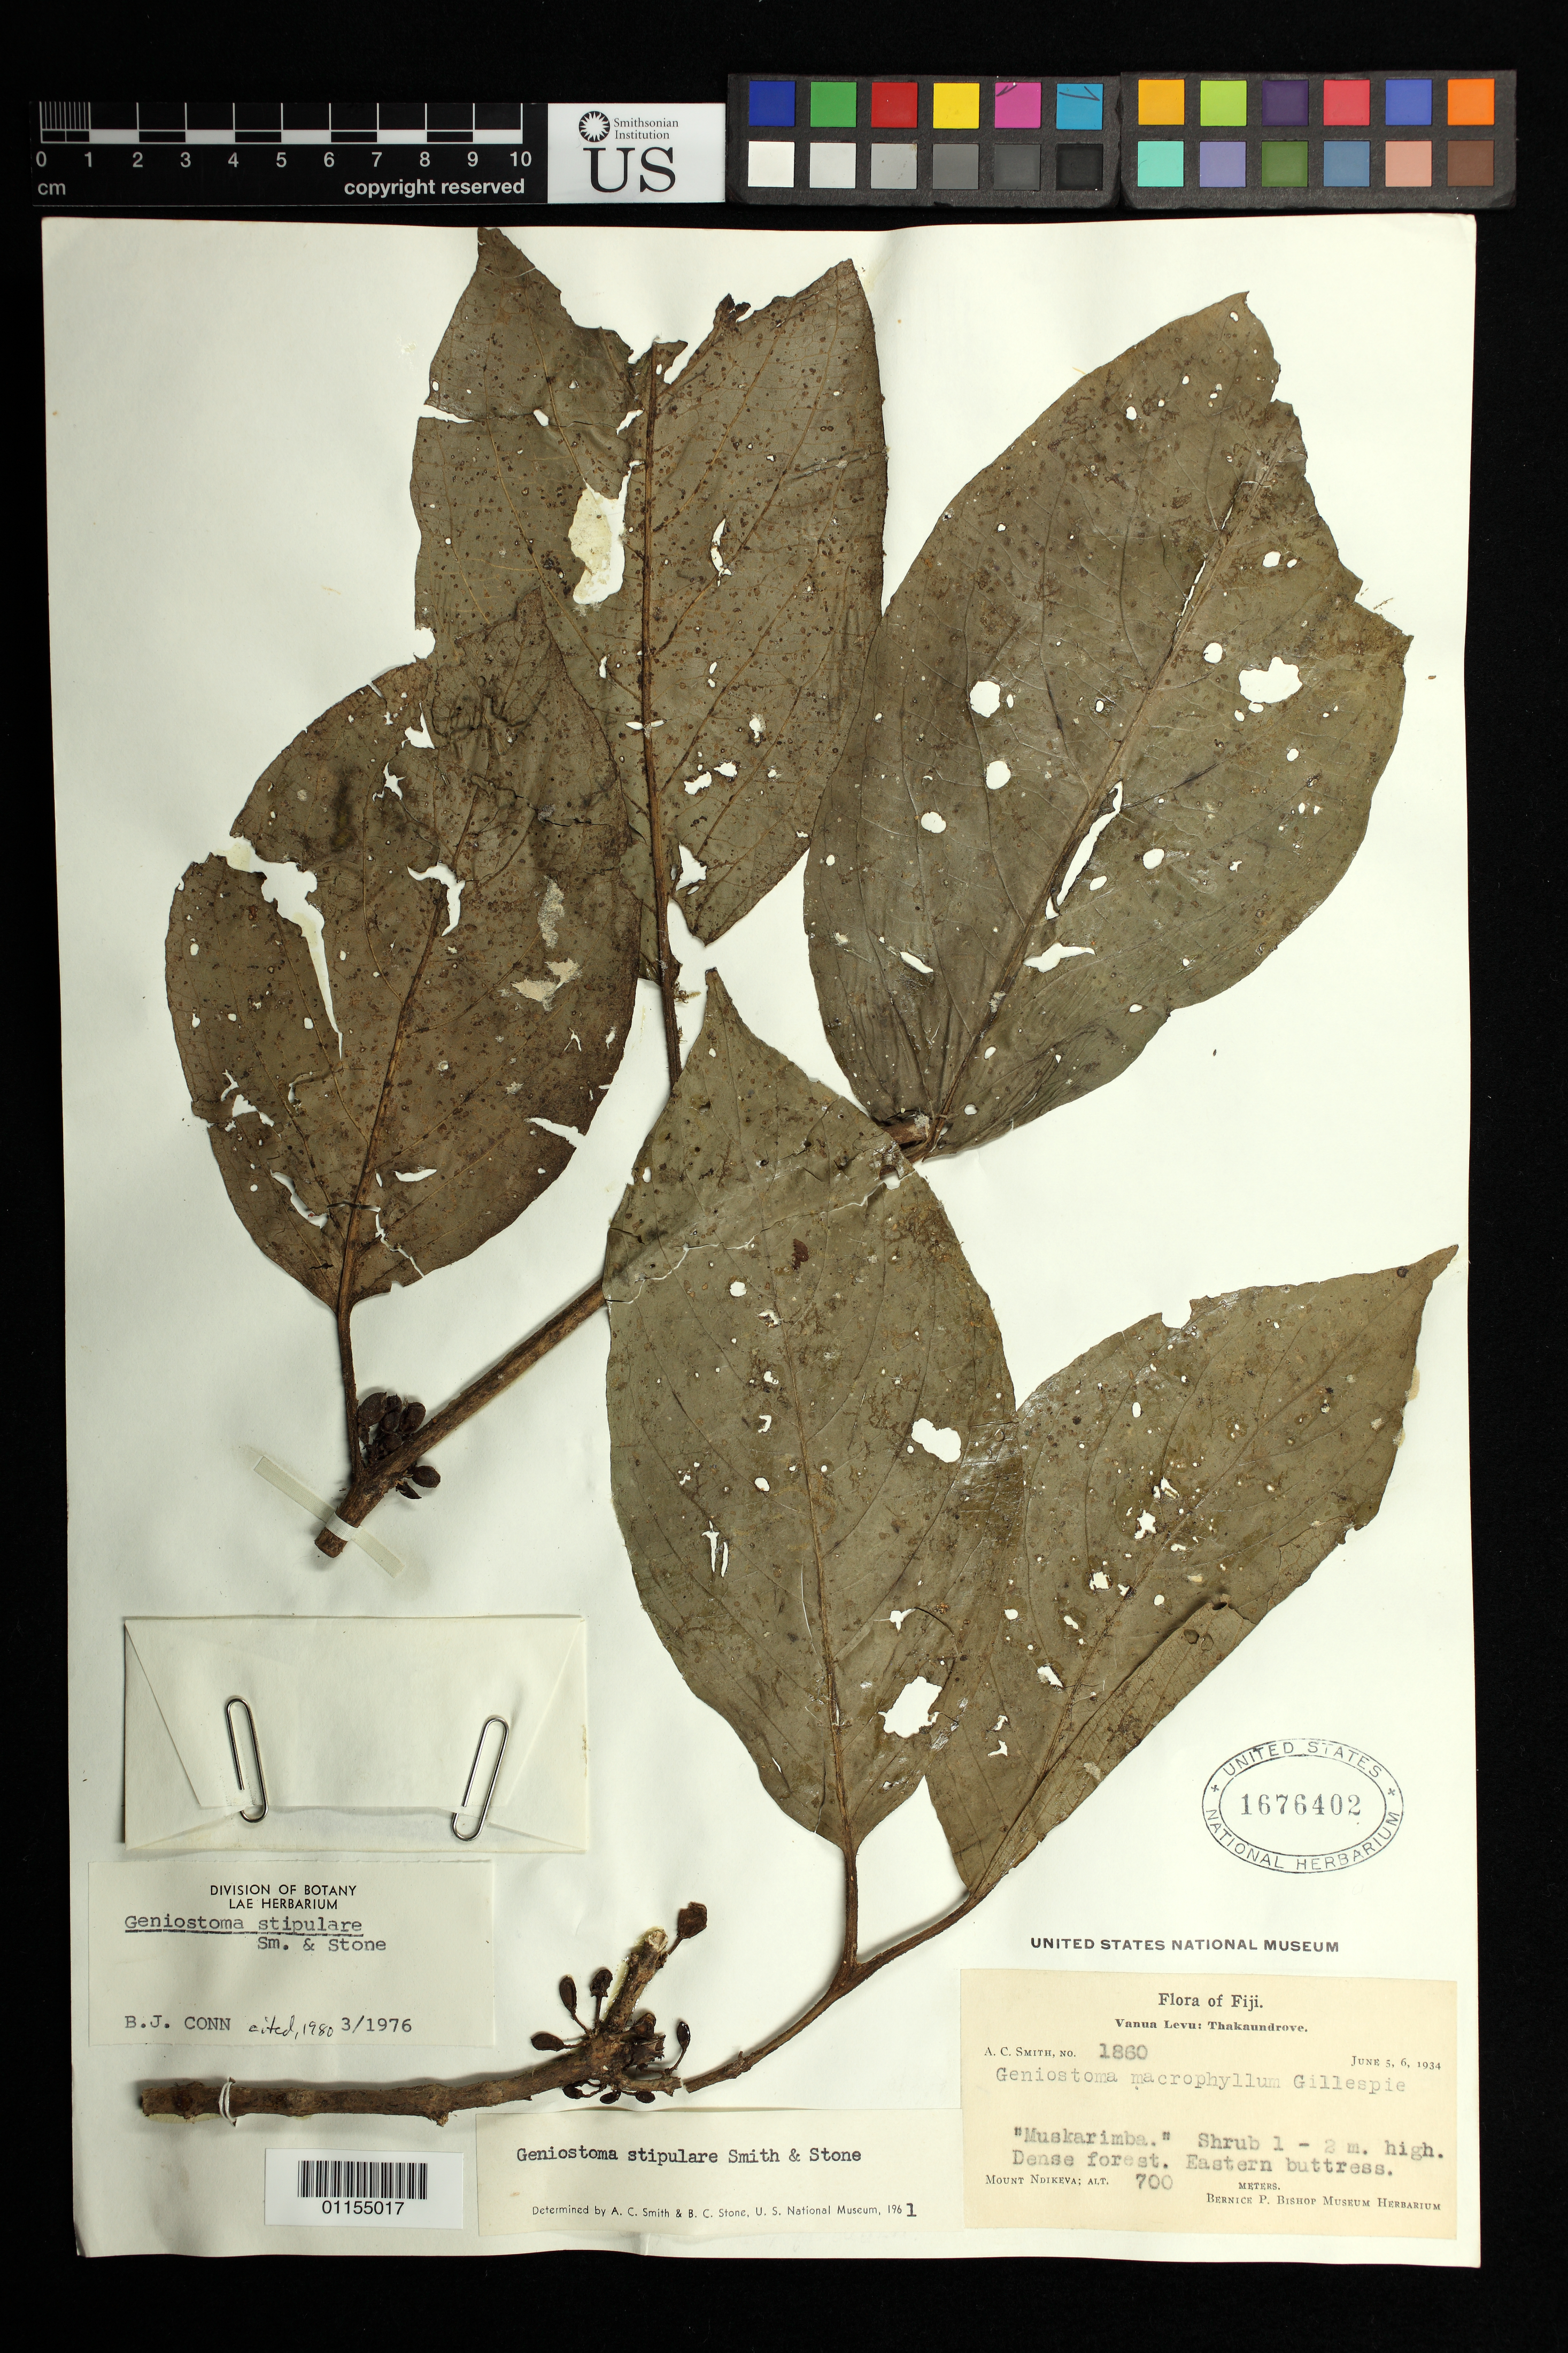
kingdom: Plantae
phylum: Tracheophyta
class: Magnoliopsida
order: Gentianales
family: Loganiaceae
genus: Geniostoma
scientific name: Geniostoma stipulare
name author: A.C. Sm. & B.C. Stone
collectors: A. C. Smith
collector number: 1860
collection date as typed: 05-06 Jun 1934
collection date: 1934-06-05/1934-06-06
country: Fiji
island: Vanua Levu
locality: Thakaundrove, mount ndikeva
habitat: dense forest.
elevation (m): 700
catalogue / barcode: US 1676402